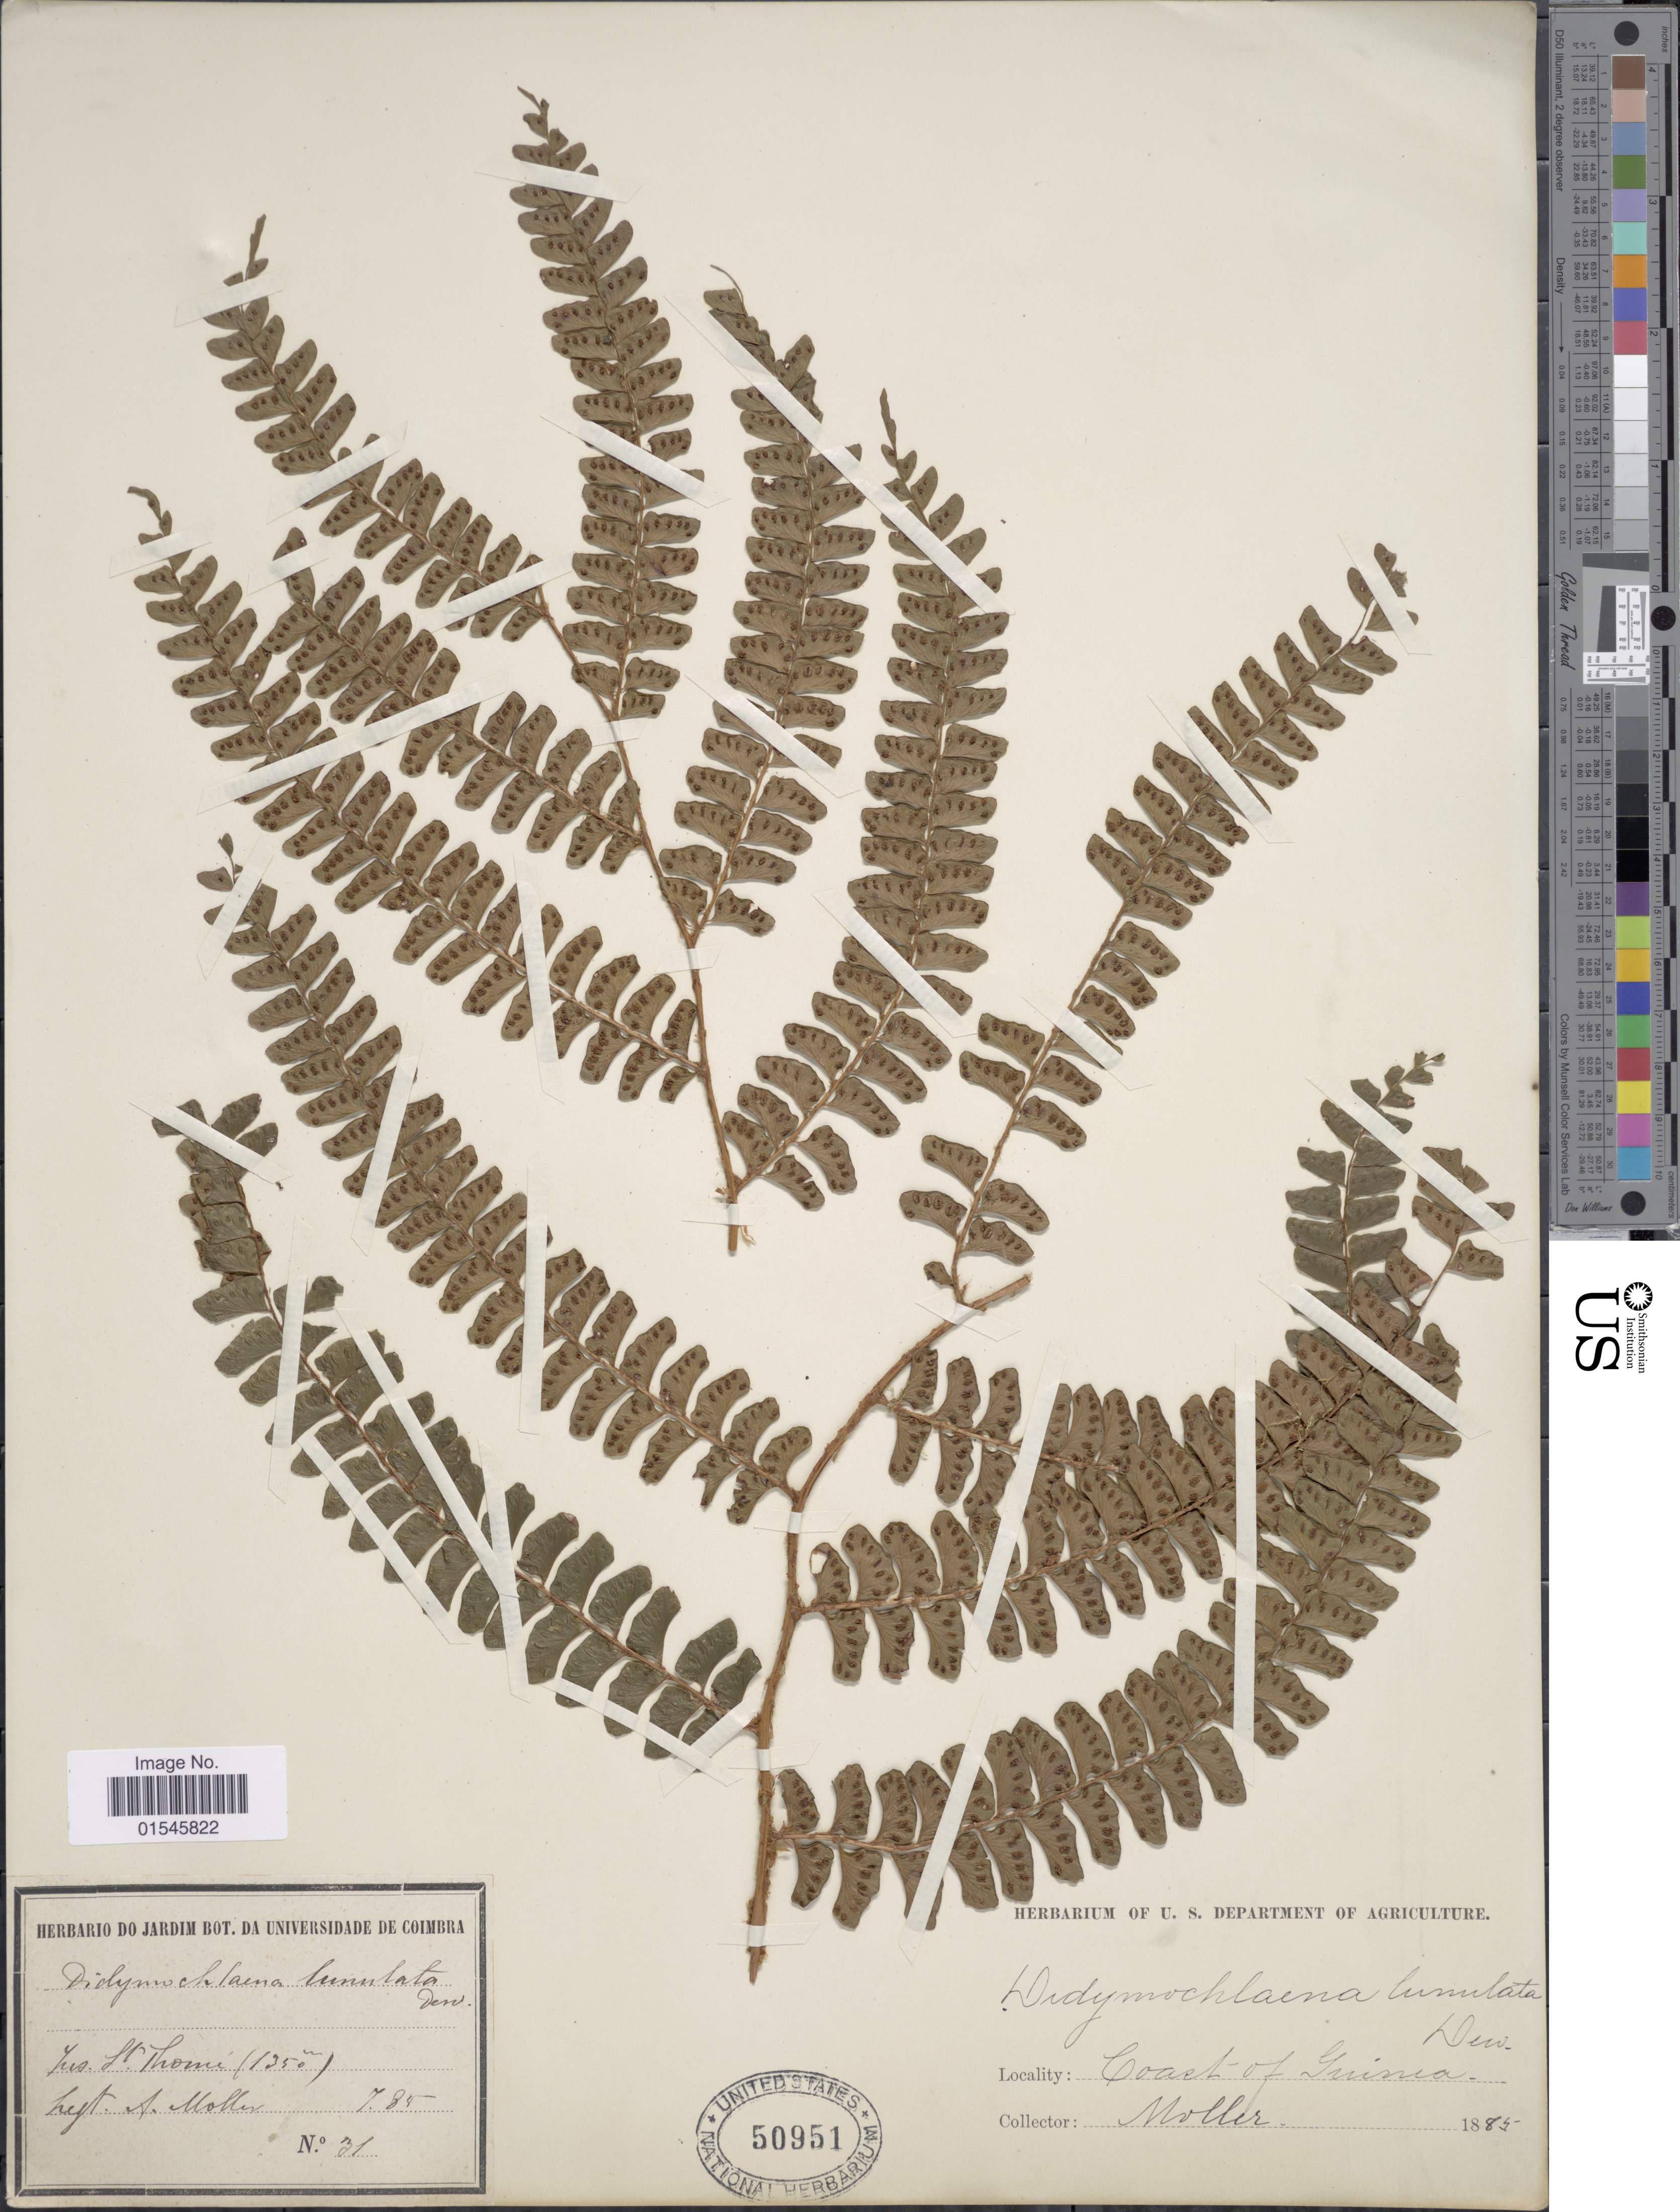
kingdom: Plantae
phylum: Tracheophyta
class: Polypodiopsida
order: Polypodiales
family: Didymochlaenaceae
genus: Didymochlaena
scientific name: Didymochlaena truncatula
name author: (Sw.) J. Sm.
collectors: A. Moller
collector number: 31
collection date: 1885-07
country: São Tomé and Principe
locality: Ins St Thomé, Coast of Guinea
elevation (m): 1350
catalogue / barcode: US 50951